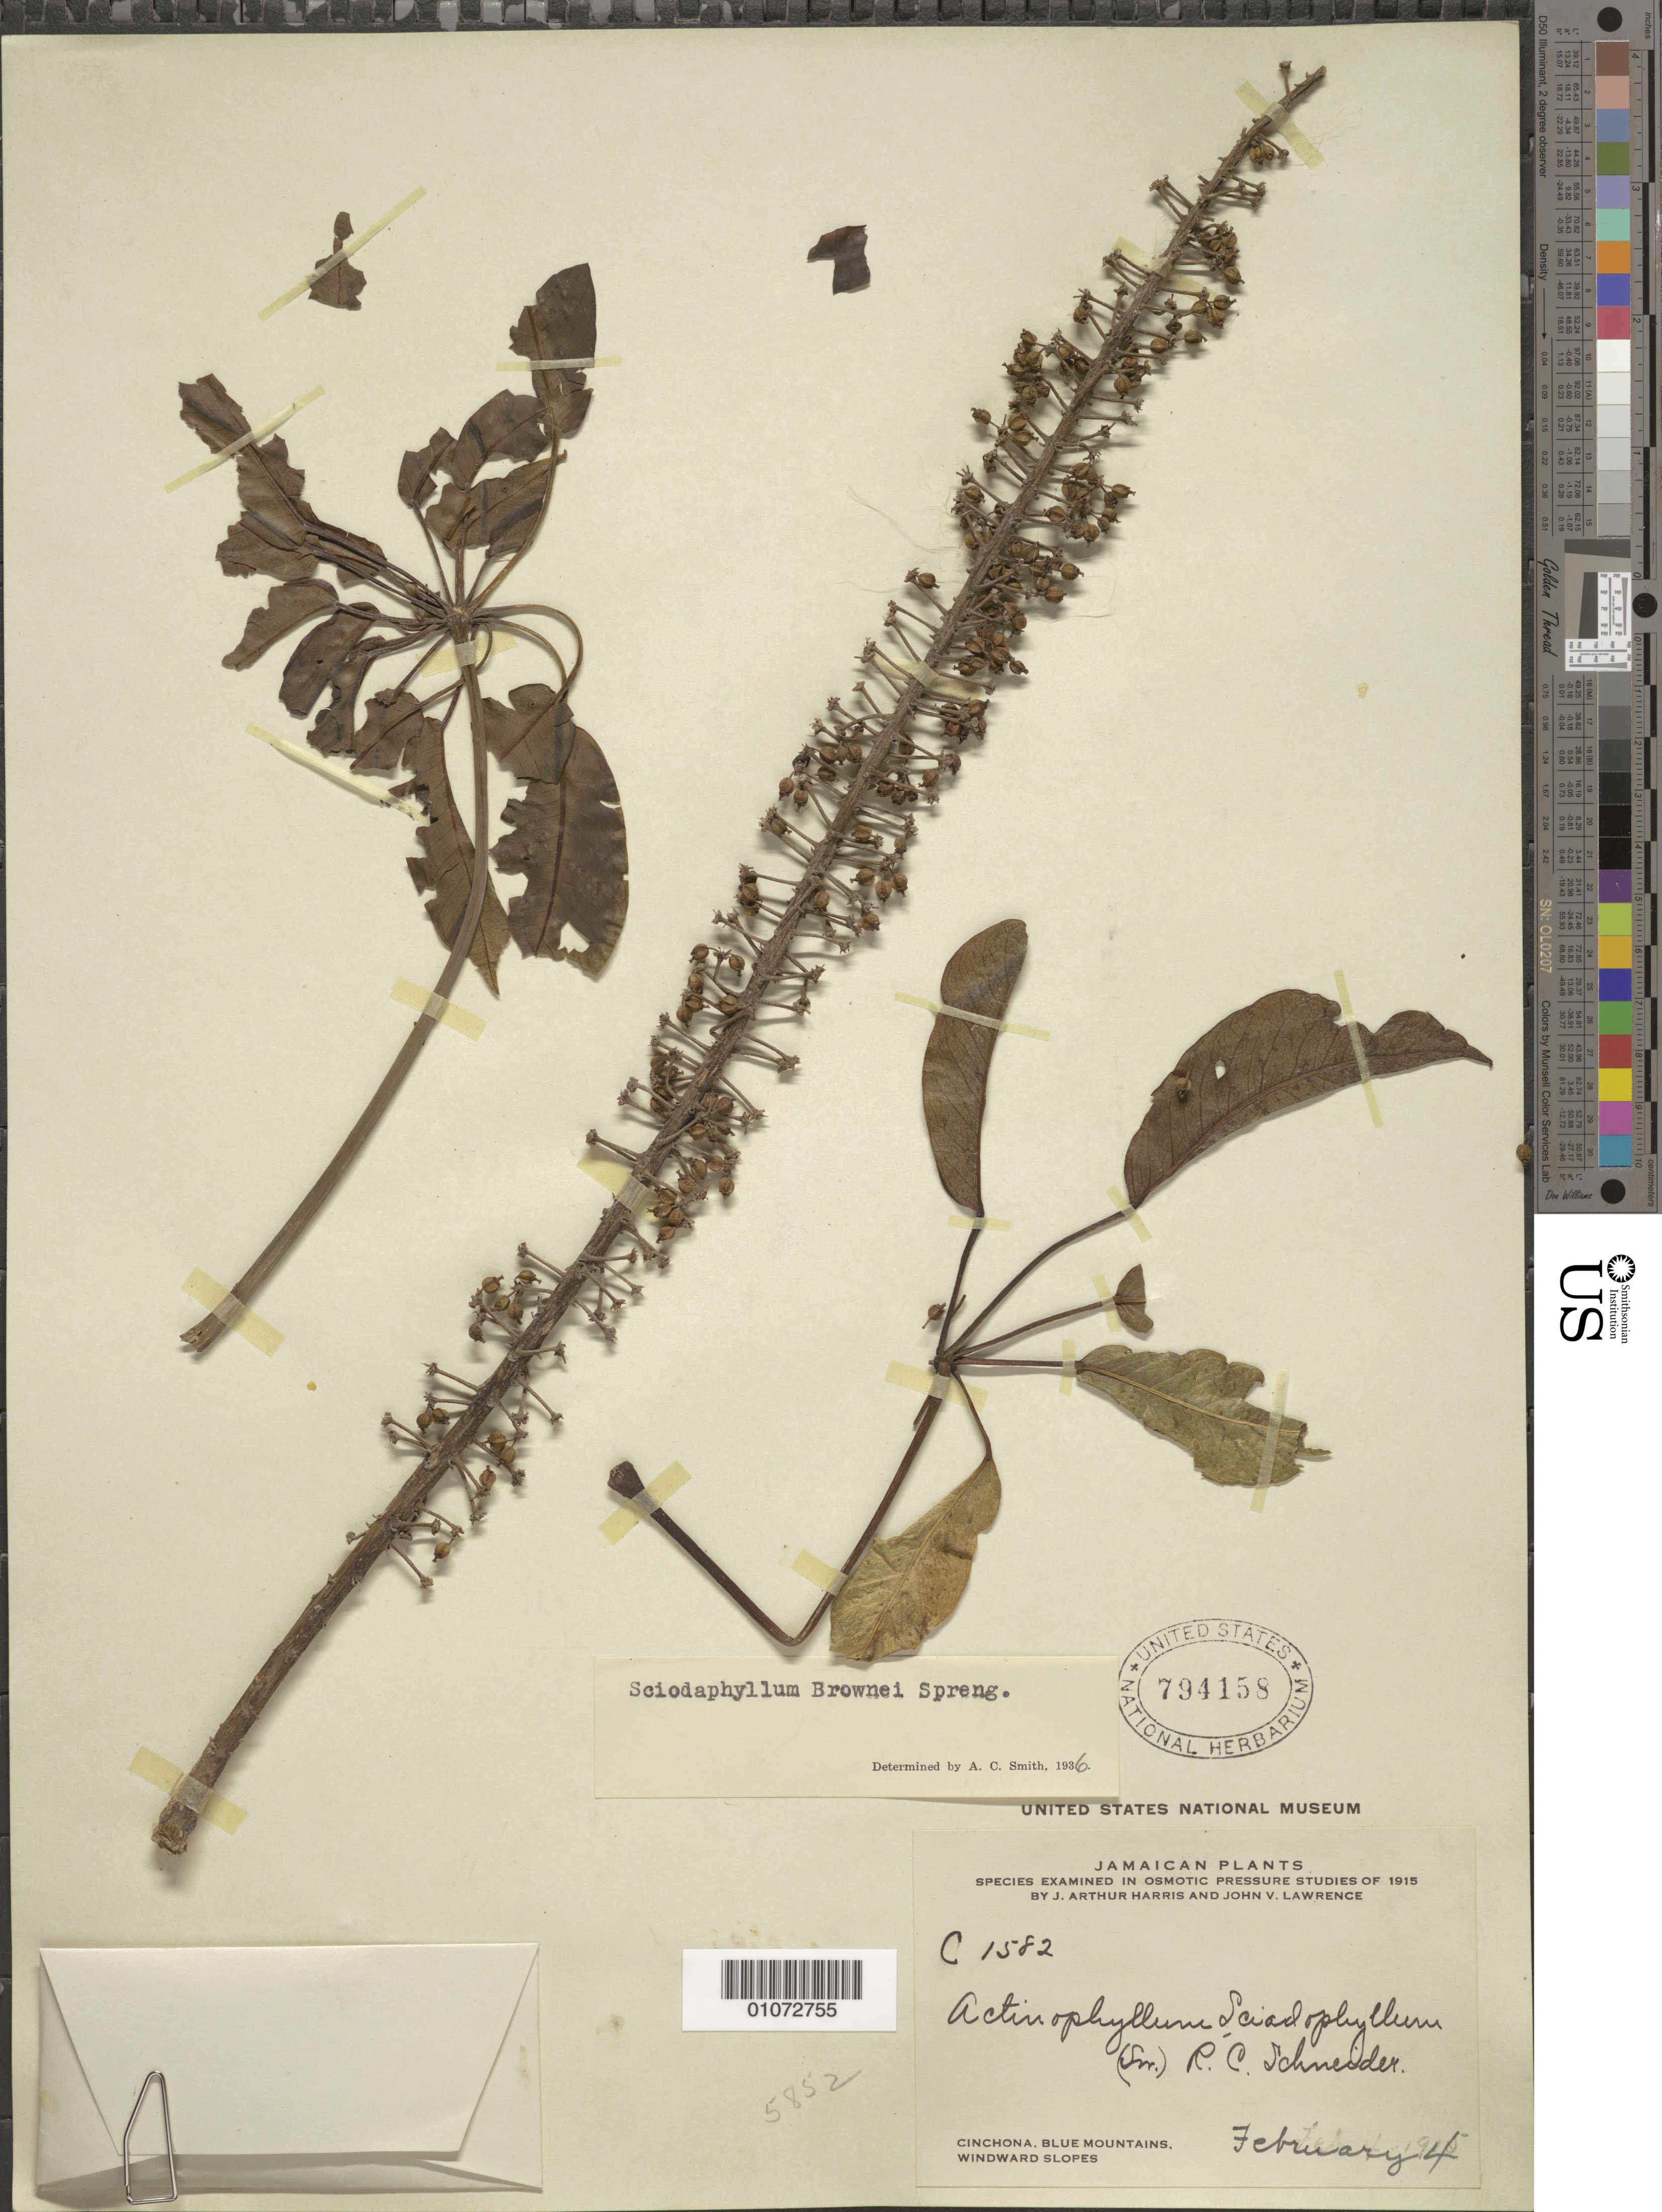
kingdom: Plantae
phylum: Tracheophyta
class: Magnoliopsida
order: Apiales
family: Araliaceae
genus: Schefflera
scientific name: Schefflera sciadophyllum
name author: Harms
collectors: J. A. Harris & J. Lawrence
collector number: C1582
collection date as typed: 04 Feb 1915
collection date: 1915-02-04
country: Jamaica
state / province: Saint Andrew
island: Jamaica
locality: Cinchona, Blue Mountains, windward slopes.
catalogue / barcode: US 794158